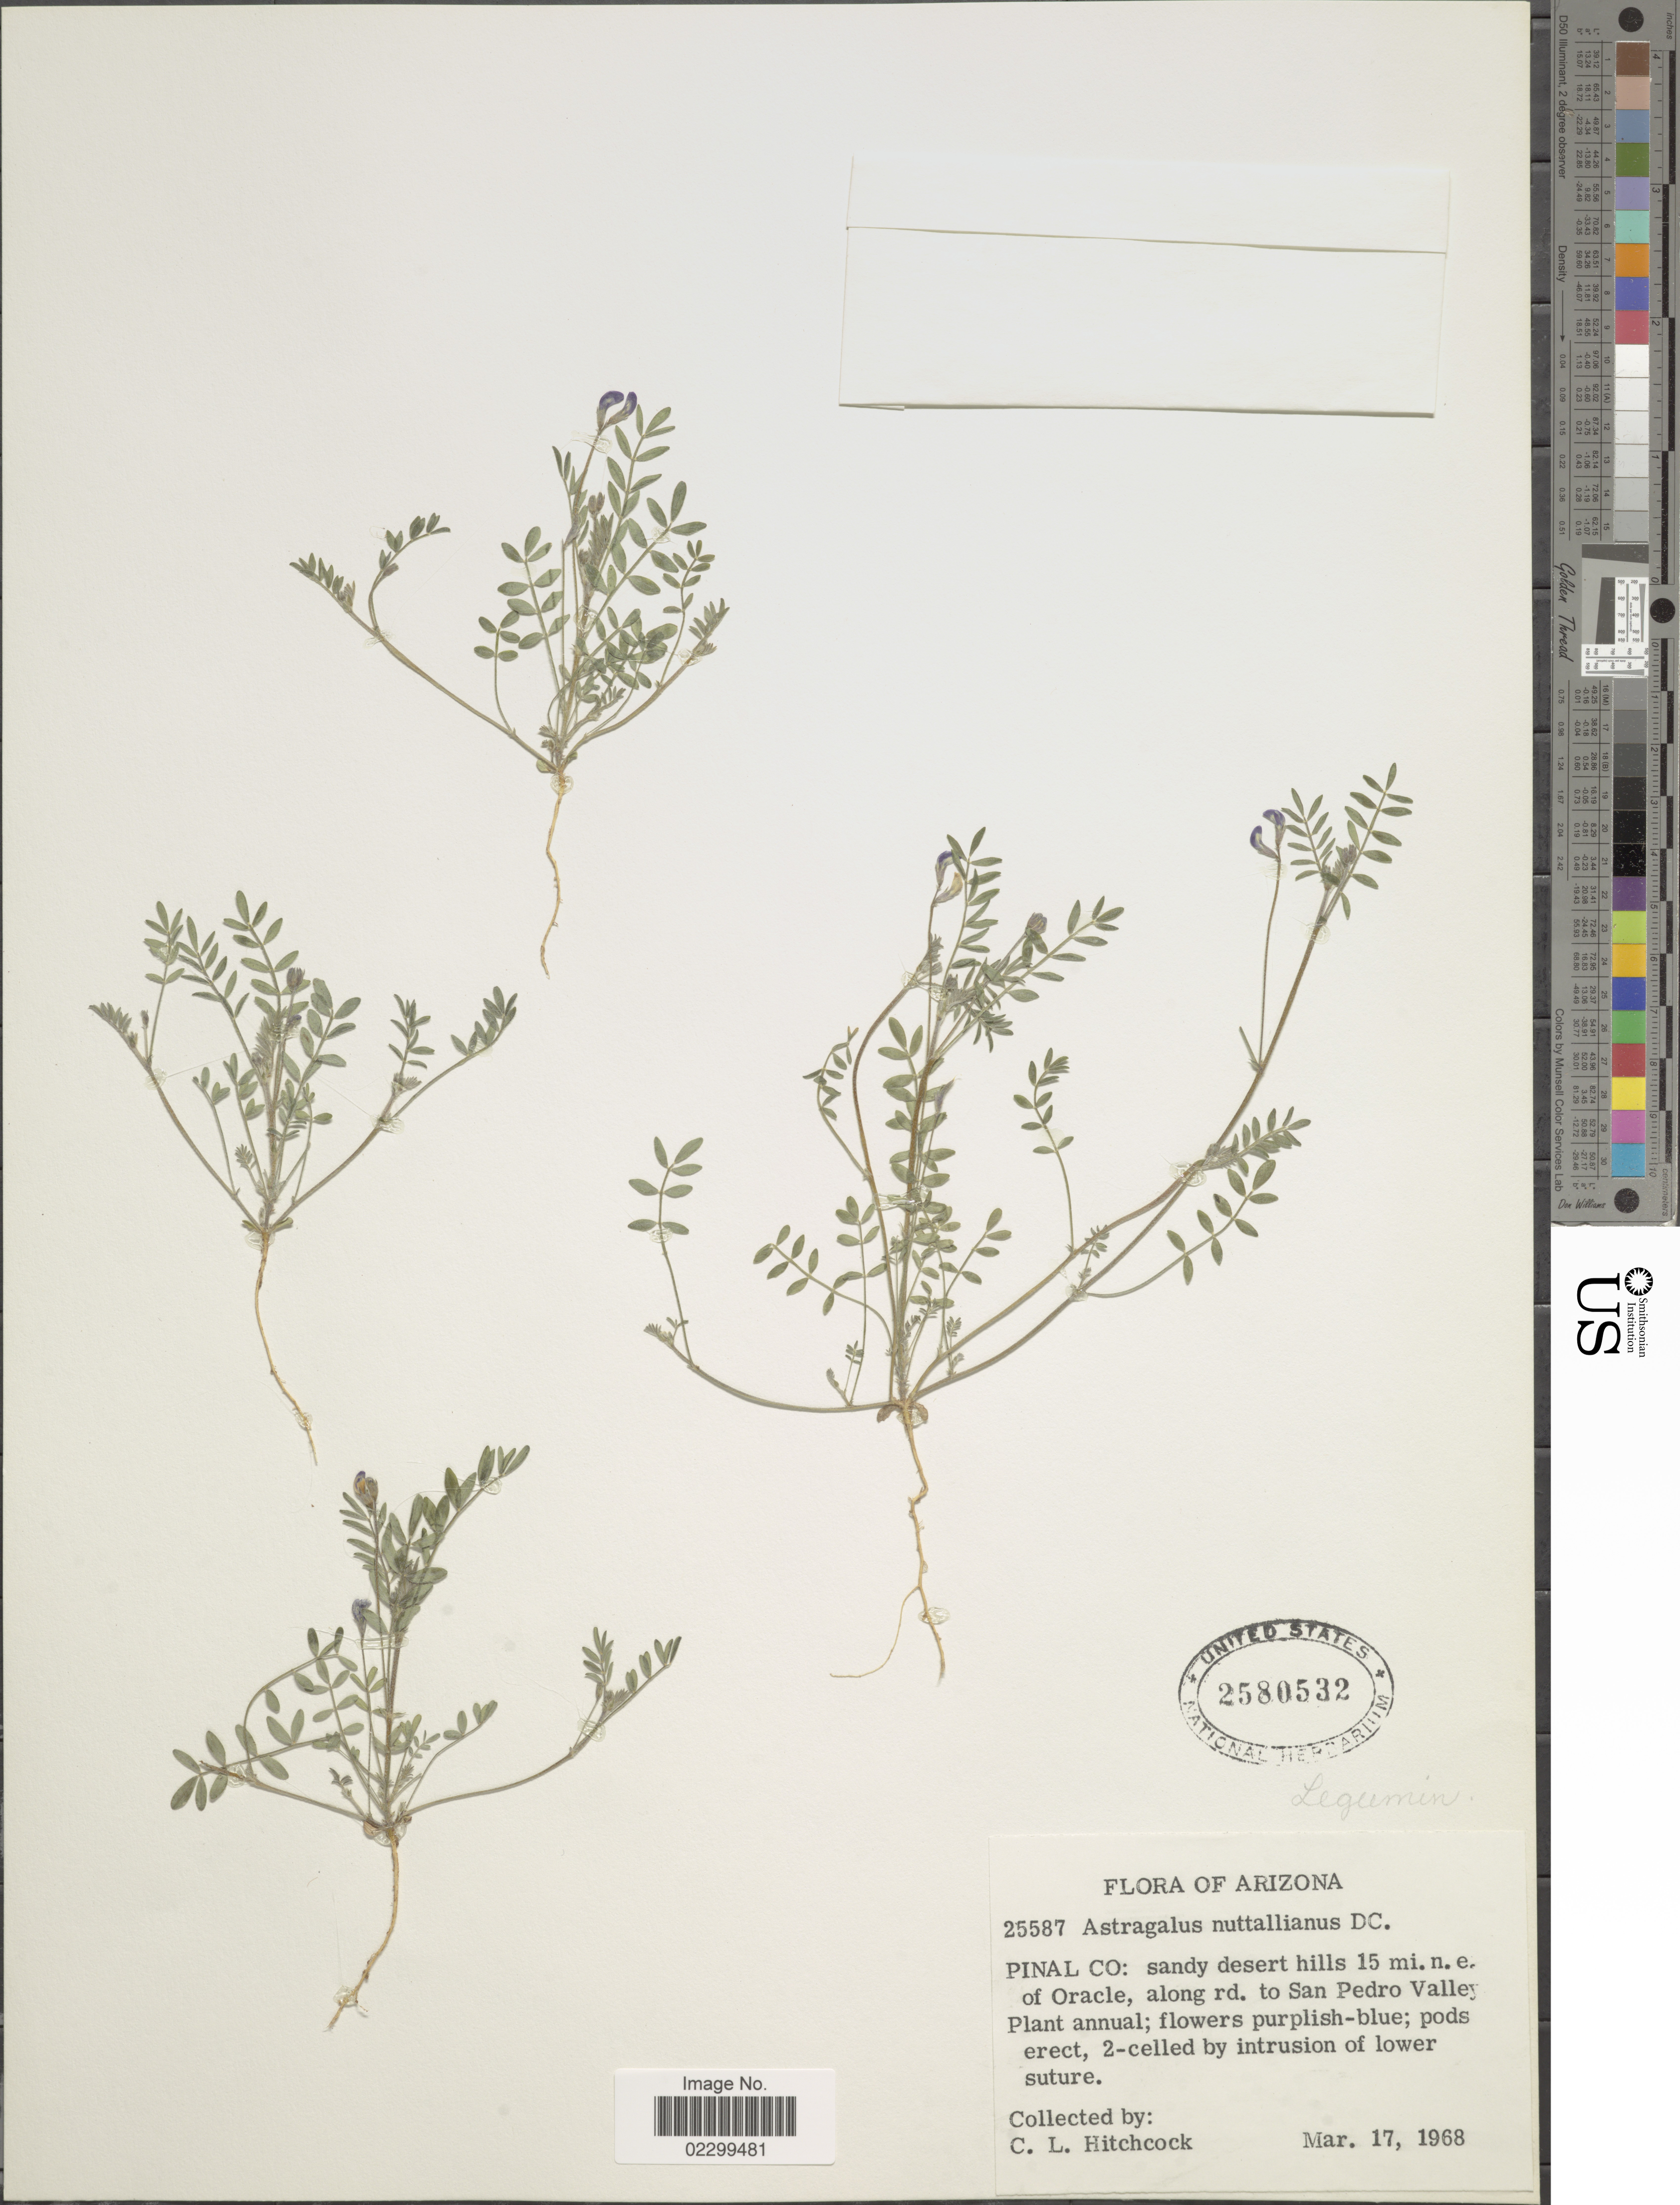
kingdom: Plantae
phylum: Tracheophyta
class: Magnoliopsida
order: Fabales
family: Fabaceae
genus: Astragalus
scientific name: Astragalus emoryanus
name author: (Rydb.) Cory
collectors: C. L. Hitchcock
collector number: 25587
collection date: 1968-03-17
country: United States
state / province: Arizona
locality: Pinal Co: sandy desert hills 15mi. n.e. of Oracle, along rd. to San Pedro Valley.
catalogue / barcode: US 2580532